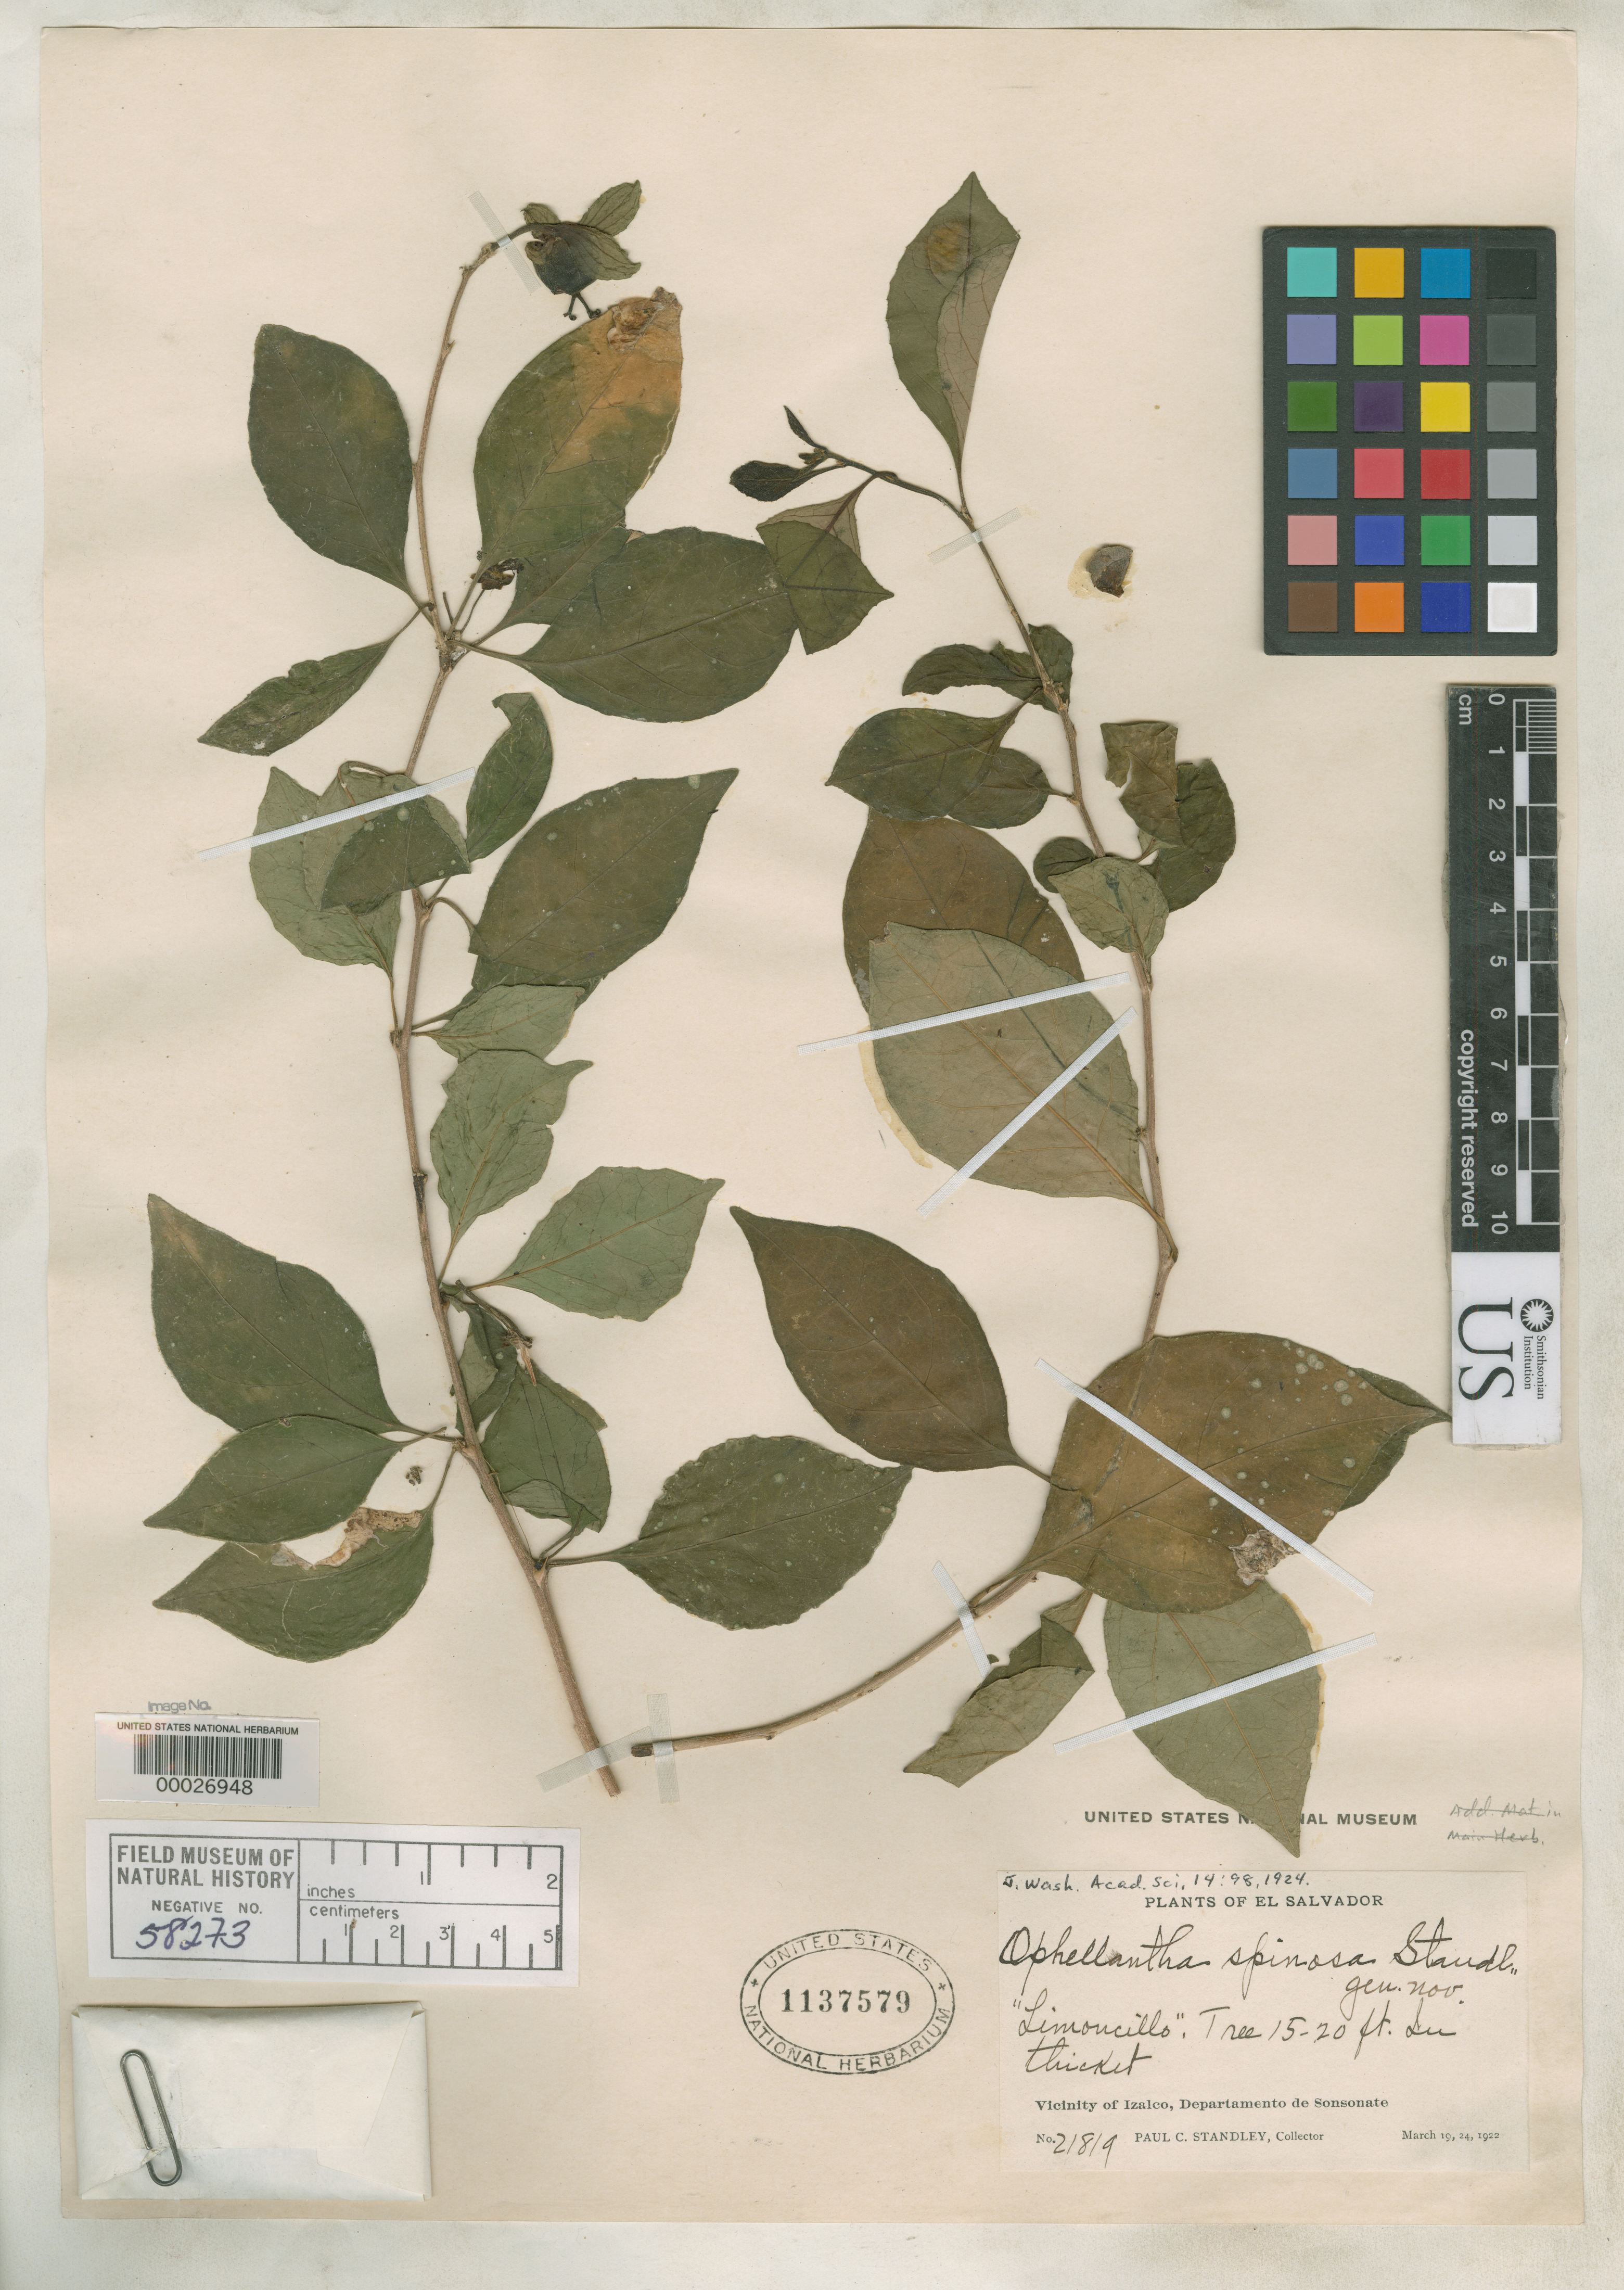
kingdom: Plantae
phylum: Tracheophyta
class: Magnoliopsida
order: Malpighiales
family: Euphorbiaceae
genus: Ophellantha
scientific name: Ophellantha spinosa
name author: Standl.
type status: Holotype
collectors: P. C. Standley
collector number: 21819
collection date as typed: Mar 1922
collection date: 1922-03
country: El Salvador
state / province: Sonsonate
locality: Above Izalco.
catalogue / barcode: US 1137579